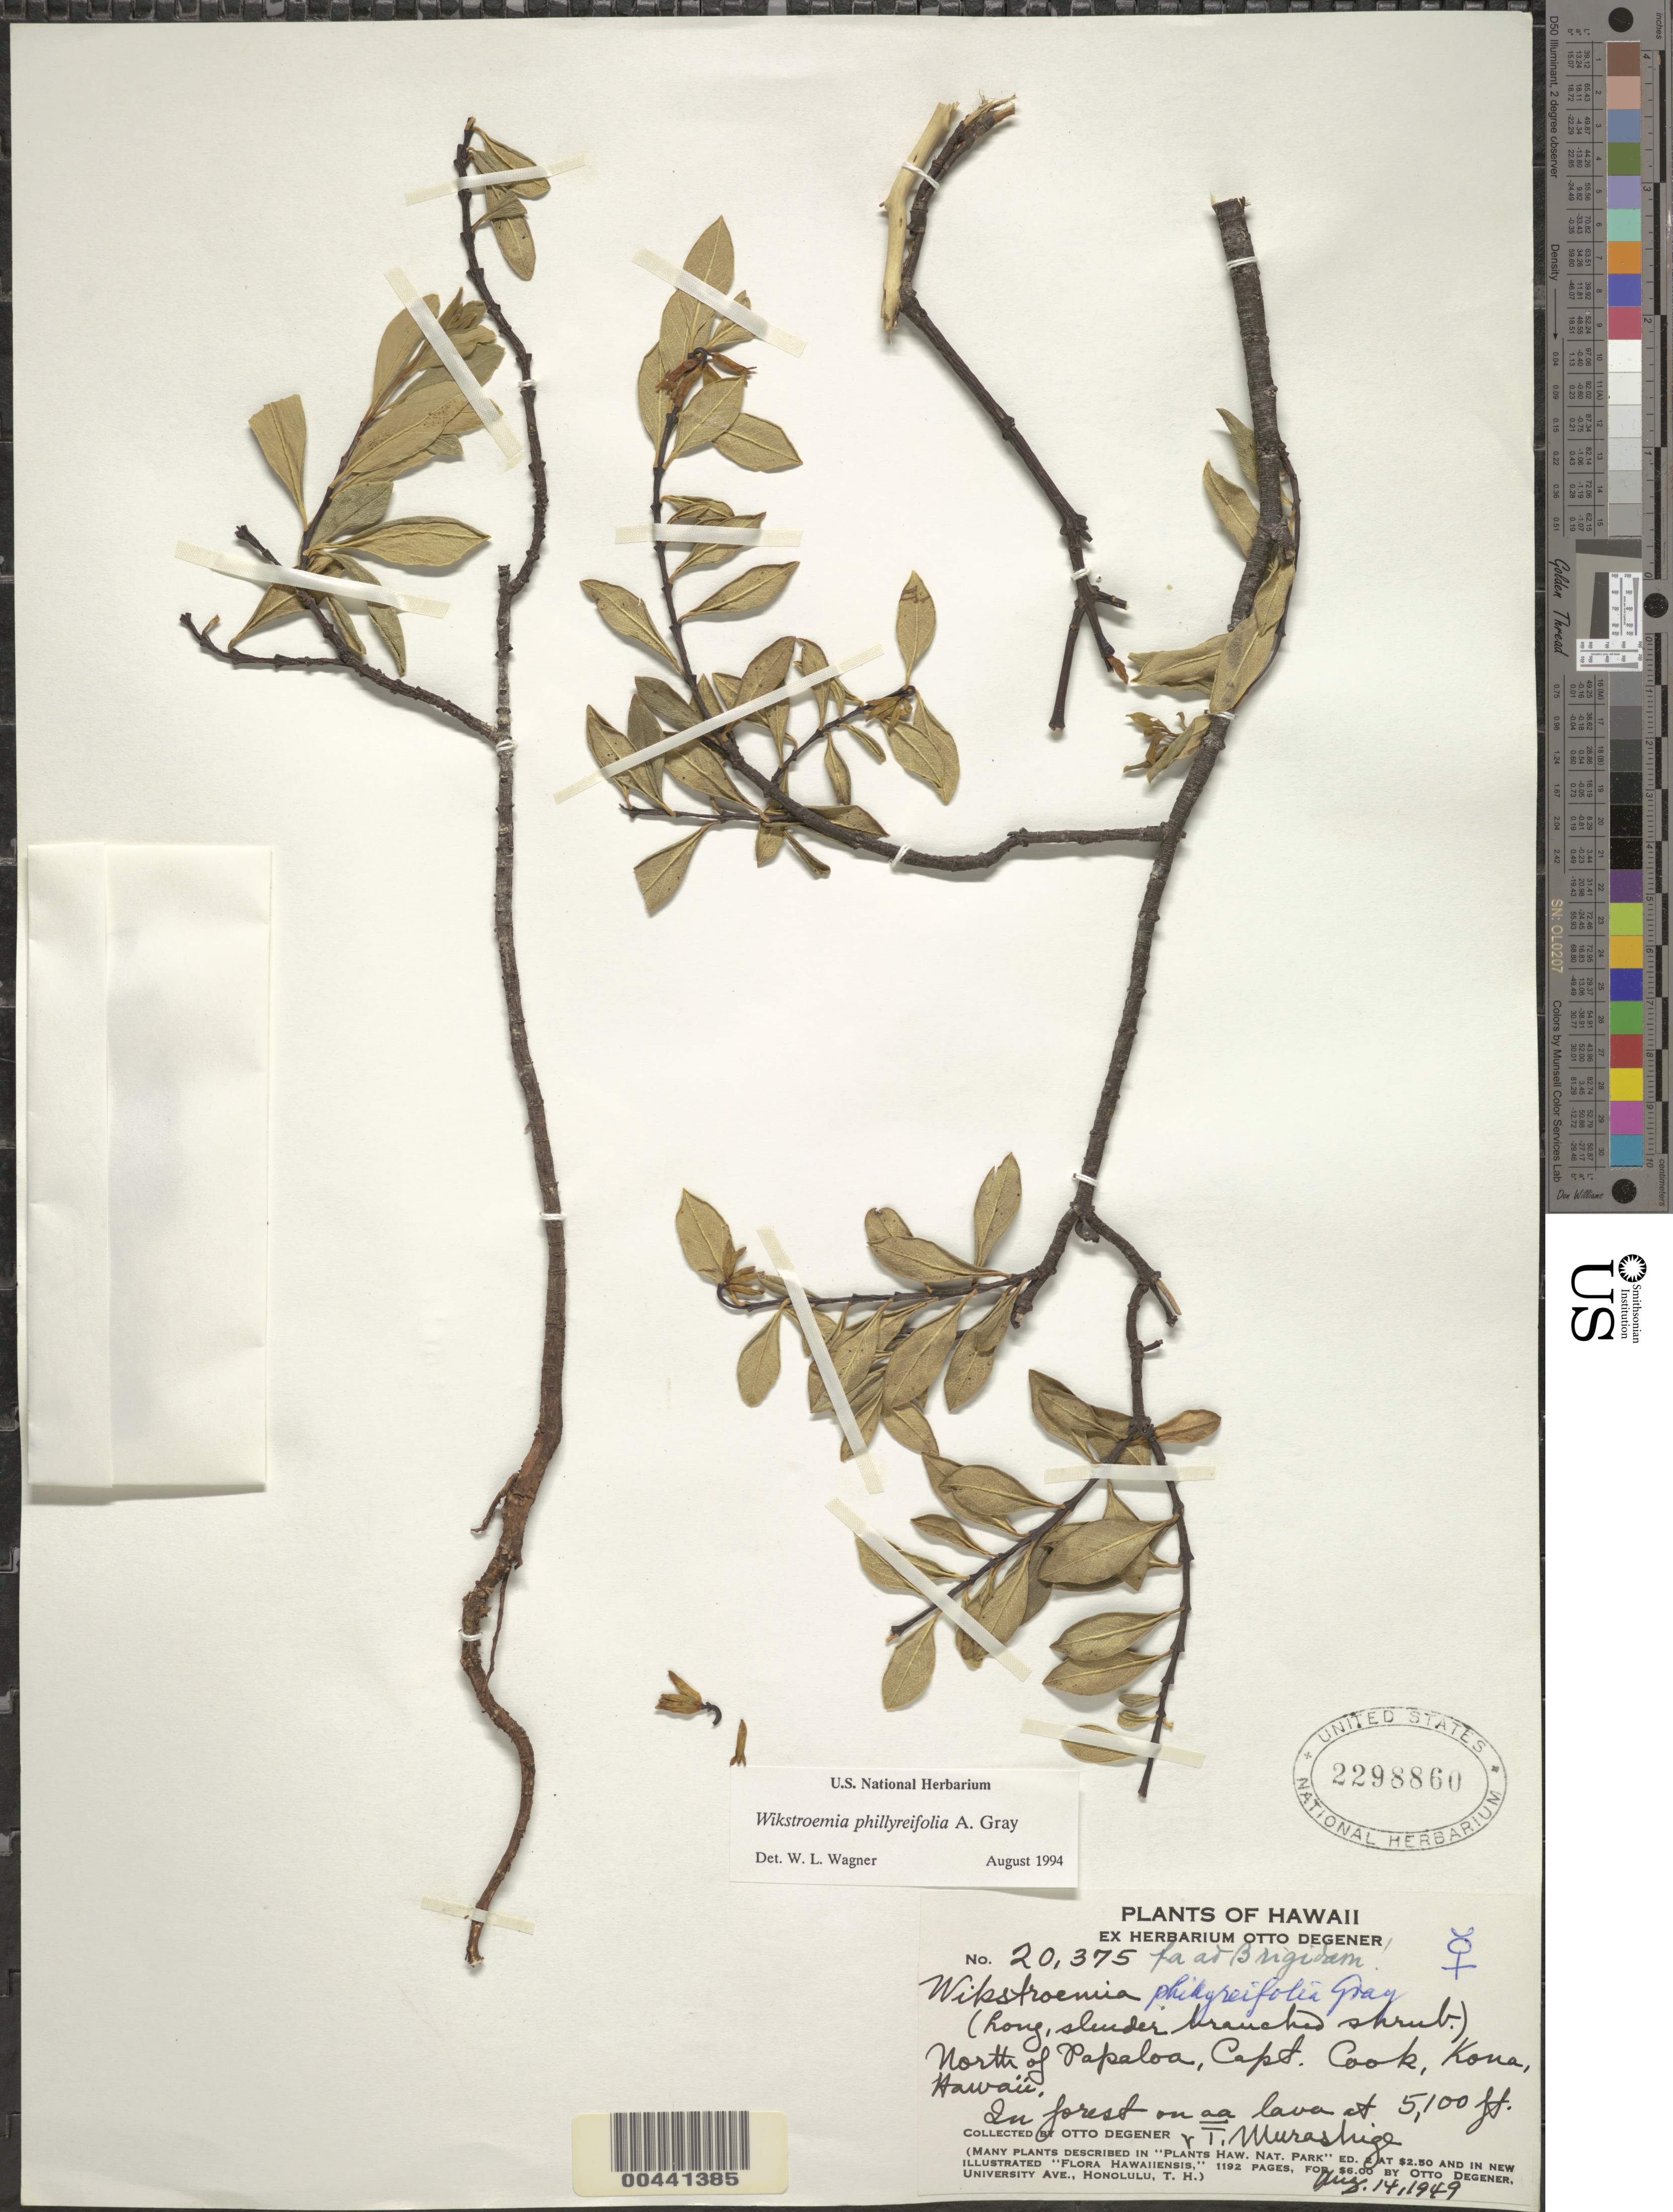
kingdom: Plantae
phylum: Tracheophyta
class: Magnoliopsida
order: Malvales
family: Thymelaeaceae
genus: Wikstroemia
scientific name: Wikstroemia phillyreifolia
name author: A. Gray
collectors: O. Degener & T. Murashige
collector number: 20375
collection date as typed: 14 Aug 1949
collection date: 1949-08-14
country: United States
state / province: Hawaii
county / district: Hawaii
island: Hawaii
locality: North of Papaloa, Captain Cook, Kona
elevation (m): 1554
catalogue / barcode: US 2298860